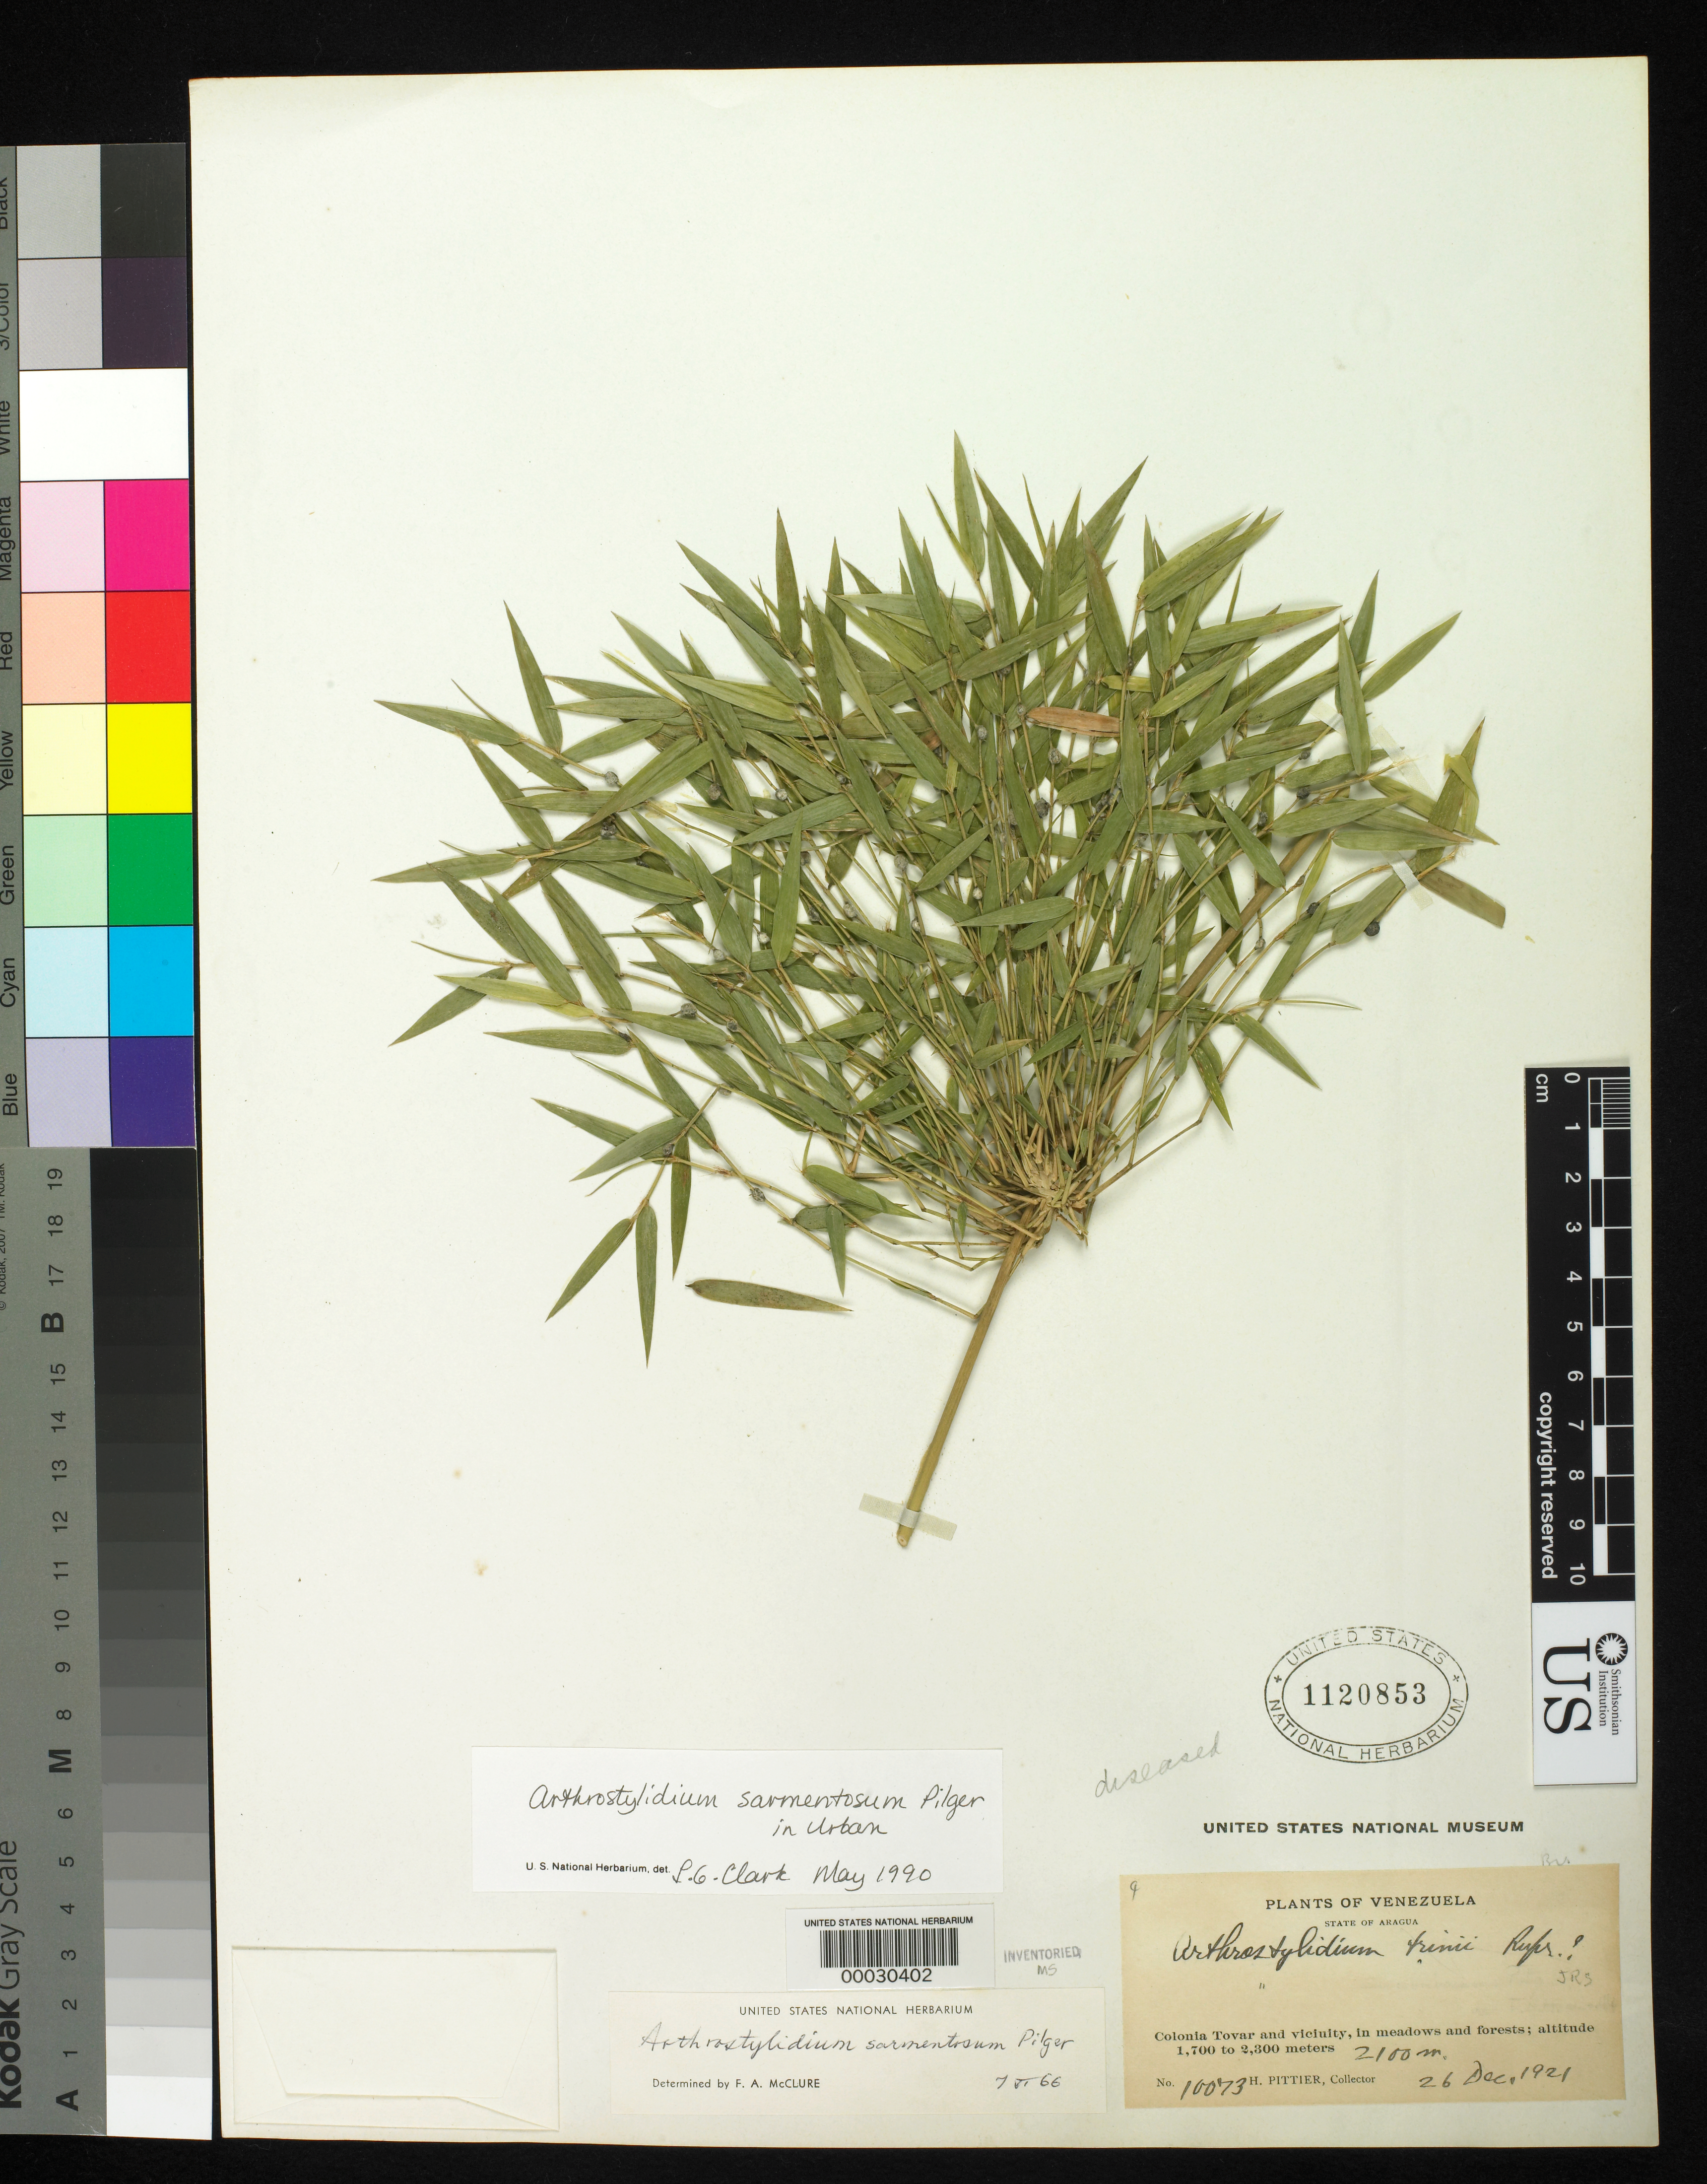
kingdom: Plantae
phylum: Tracheophyta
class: Liliopsida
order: Poales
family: Poaceae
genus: Arthrostylidium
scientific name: Arthrostylidium sarmentosum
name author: Pilg. in Urb.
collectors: H. F. Pittier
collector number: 10073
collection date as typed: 26 Dec 1921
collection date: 1921-12-26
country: Venezuela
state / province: Aragua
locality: Colonia tovar and vicinity; henri pittier national park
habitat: In meadows and forests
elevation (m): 1700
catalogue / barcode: US 1120853